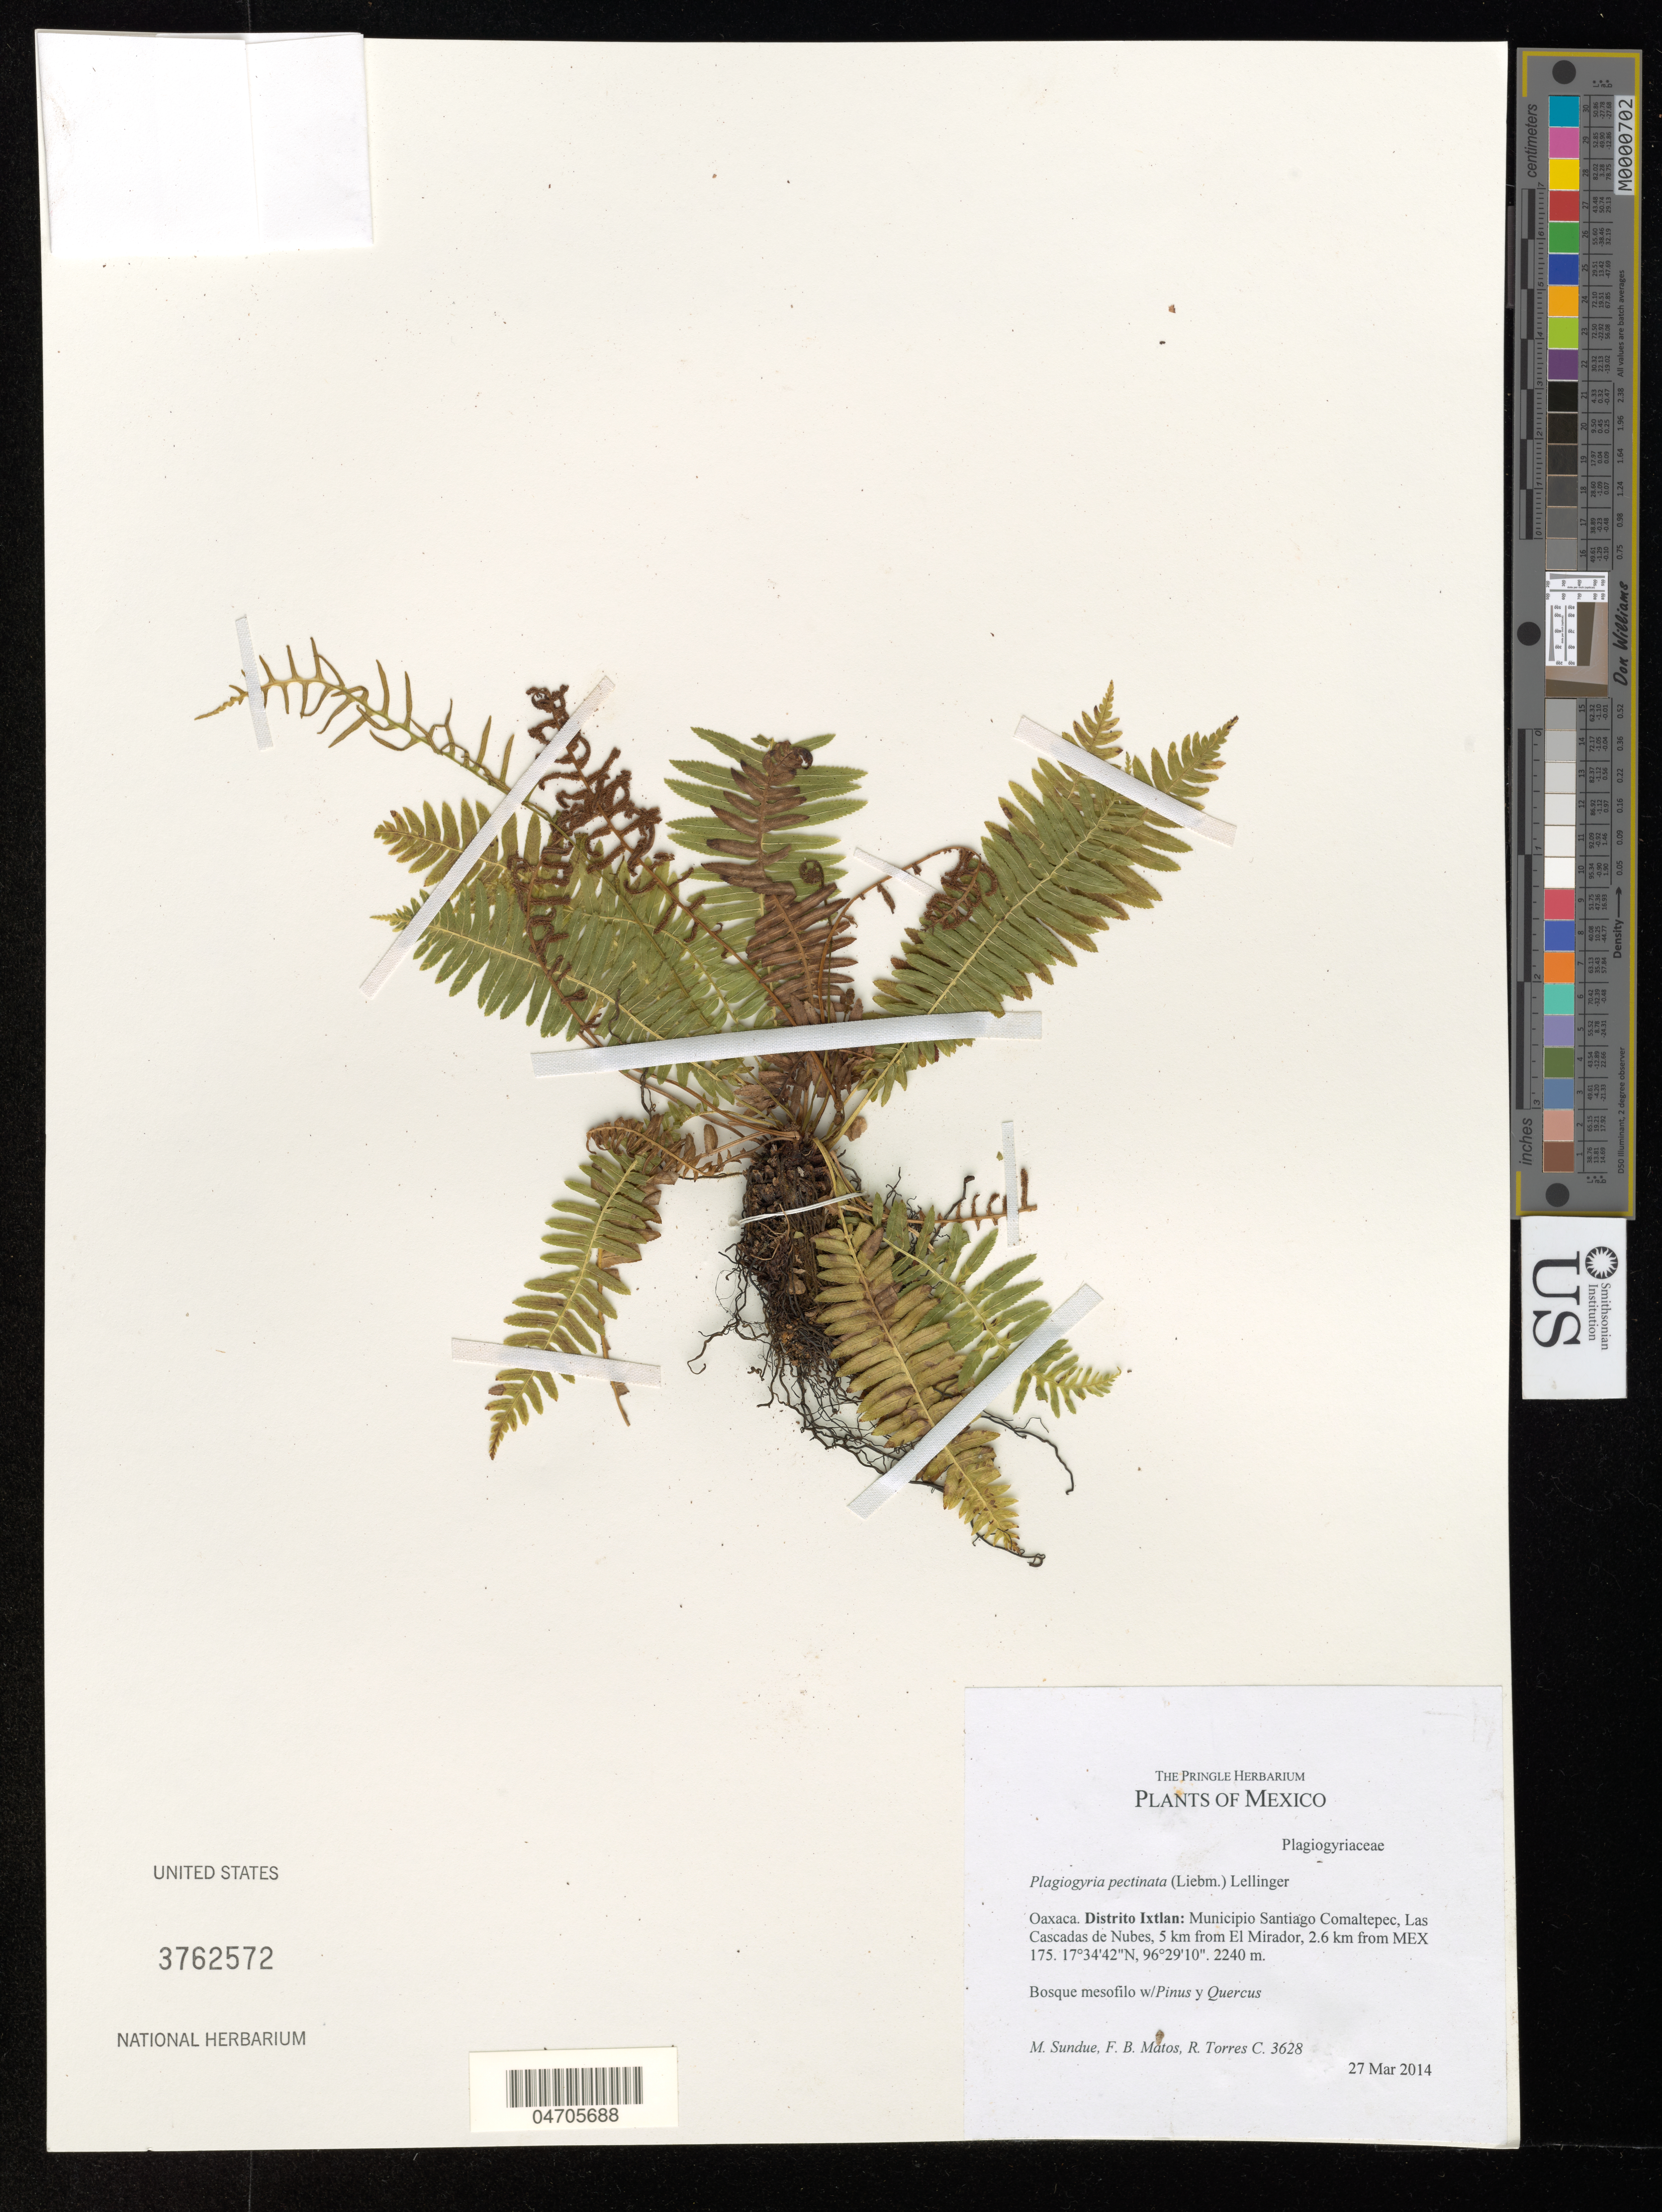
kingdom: Plantae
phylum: Tracheophyta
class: Polypodiopsida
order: Cyatheales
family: Plagiogyriaceae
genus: Plagiogyria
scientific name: Plagiogyria pectinata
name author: (Liebm.) Lellinger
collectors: M. Sundue, F. Matos & R. Torres C.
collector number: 3628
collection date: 2014-03-27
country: Mexico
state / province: Oaxaca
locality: Distrito Ixtlan: Municipio Santiago Comaltepec, Las Cascades de Nubes, 5 km from El Mirador, 2.6 km from MEX.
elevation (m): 2240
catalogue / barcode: US 3762572